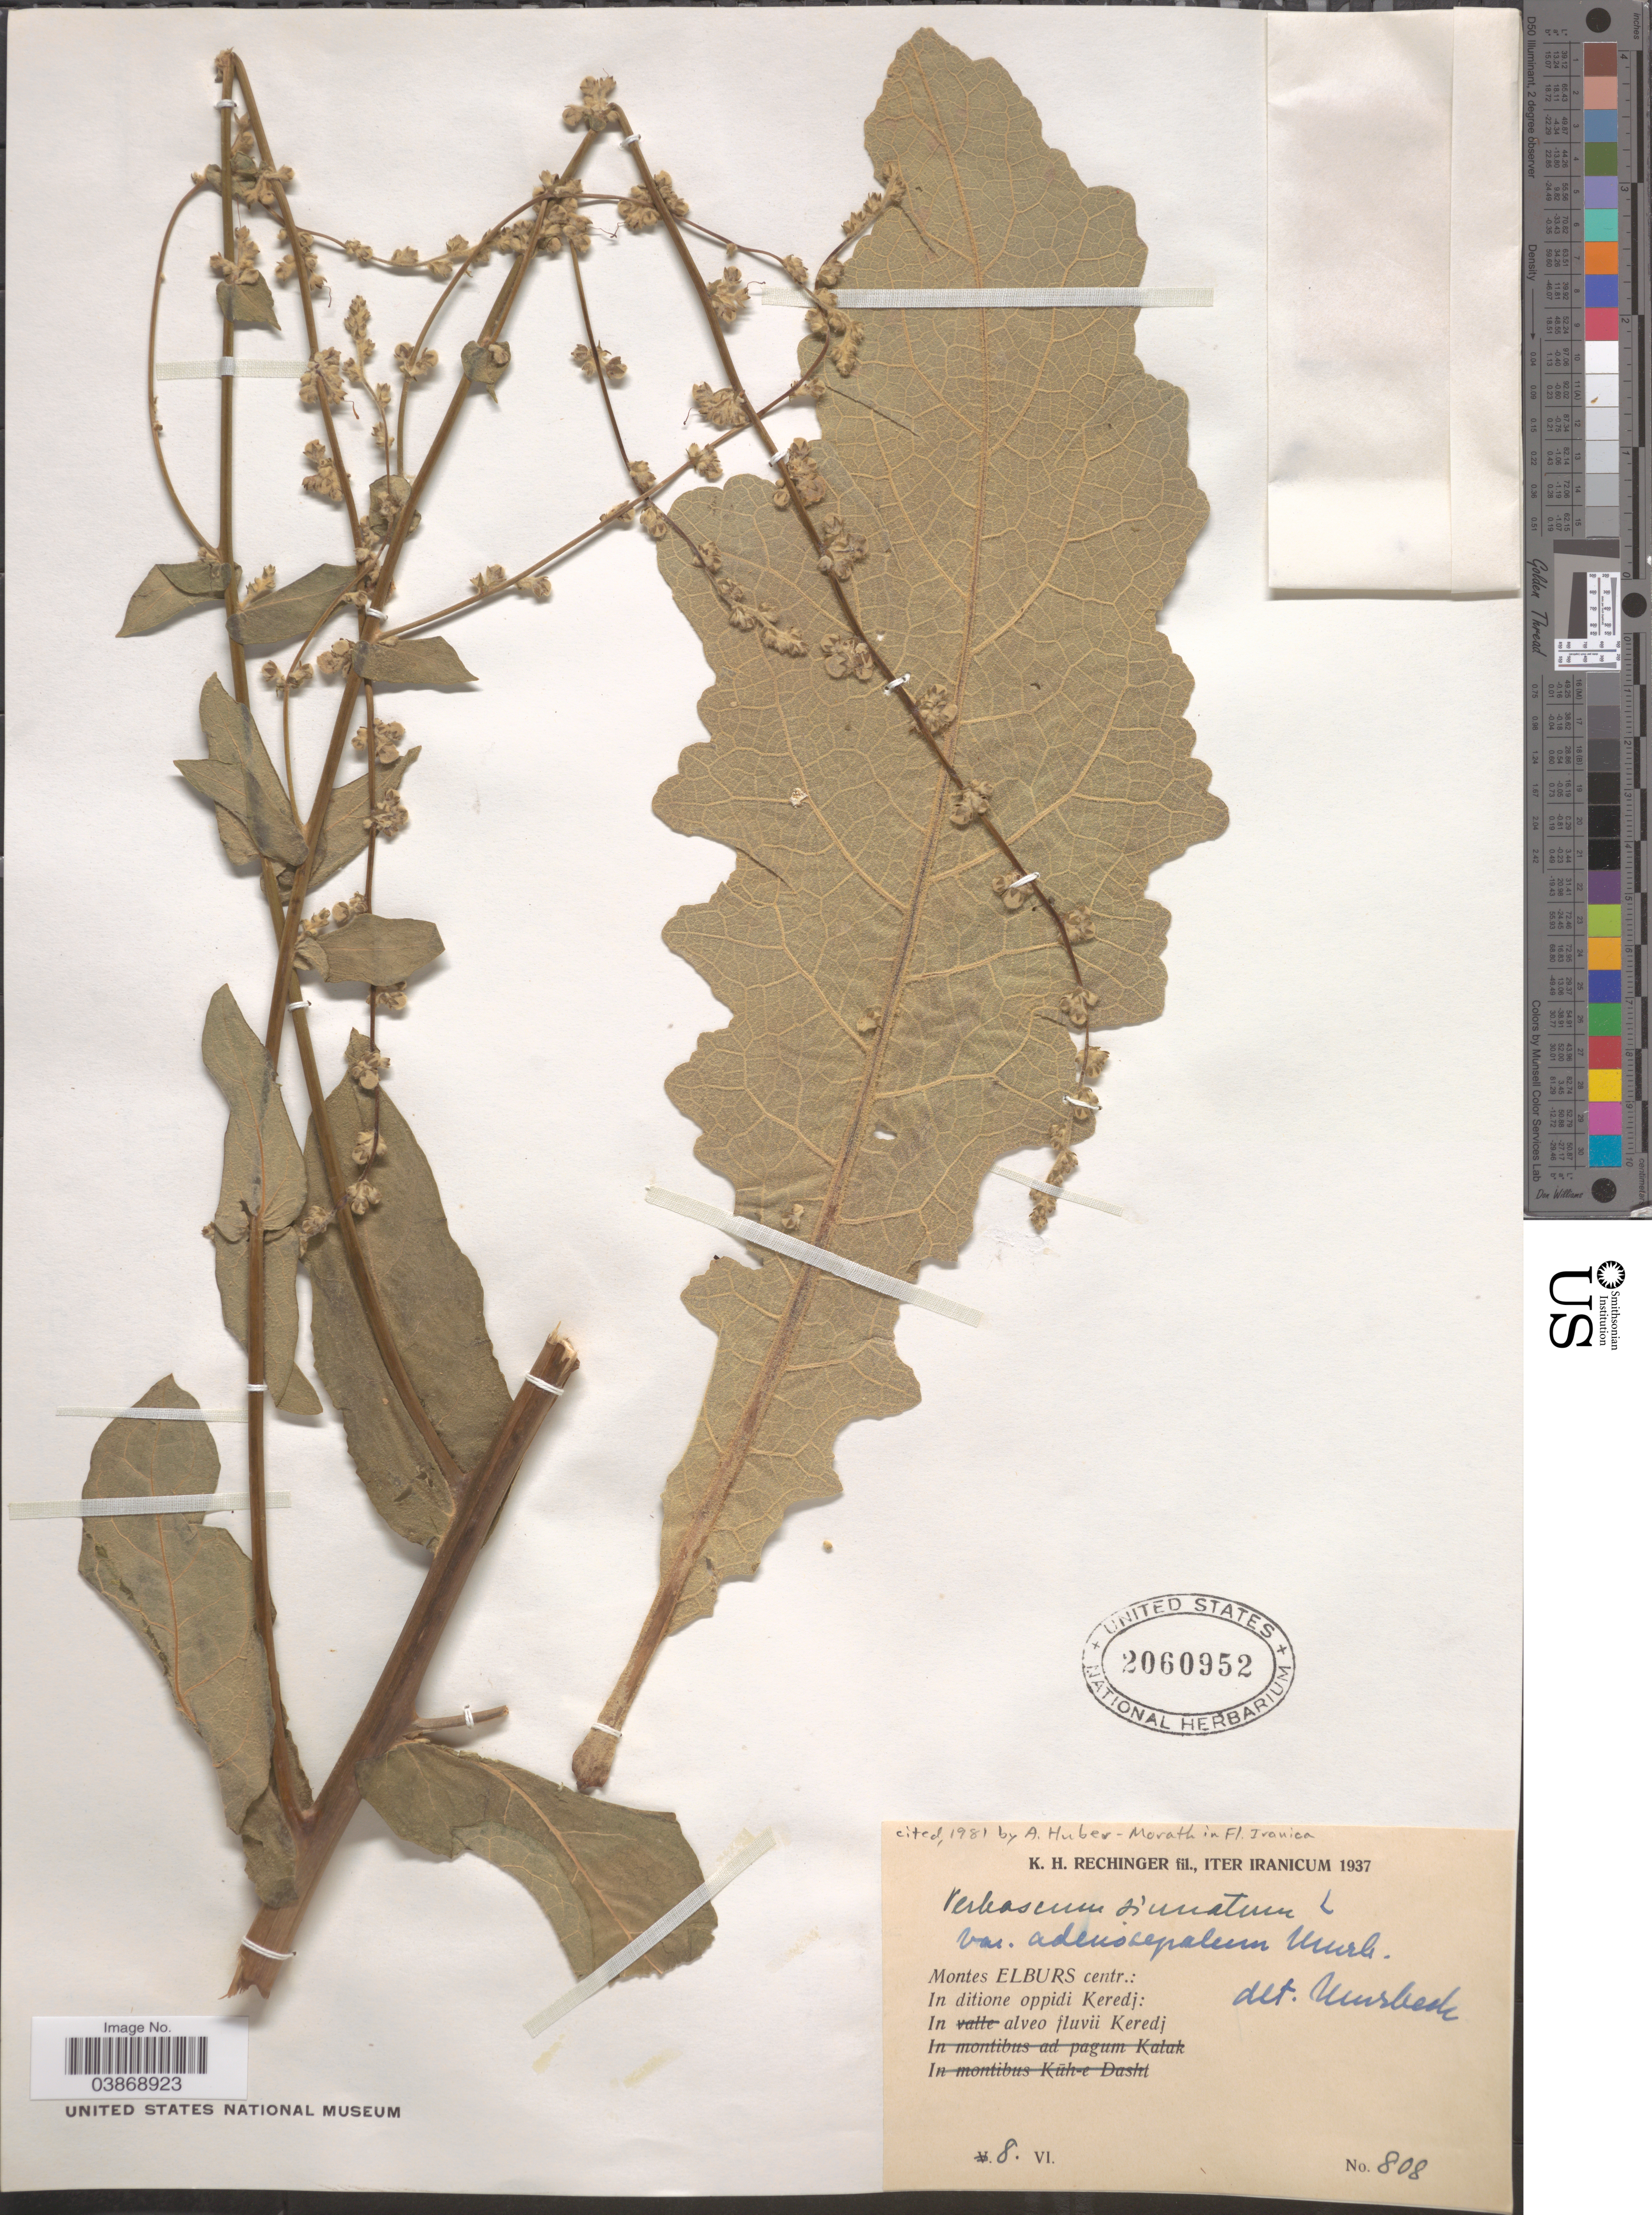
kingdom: Plantae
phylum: Tracheophyta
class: Magnoliopsida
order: Lamiales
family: Scrophulariaceae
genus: Verbascum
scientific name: Verbascum sinuatum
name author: L.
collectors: K. H. Rechinger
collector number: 808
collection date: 1937-06-08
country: Iran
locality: Montes Elburs centr.: In ditione oppidi Keredj: In alveo fluvii Keredj.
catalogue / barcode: US 2060952